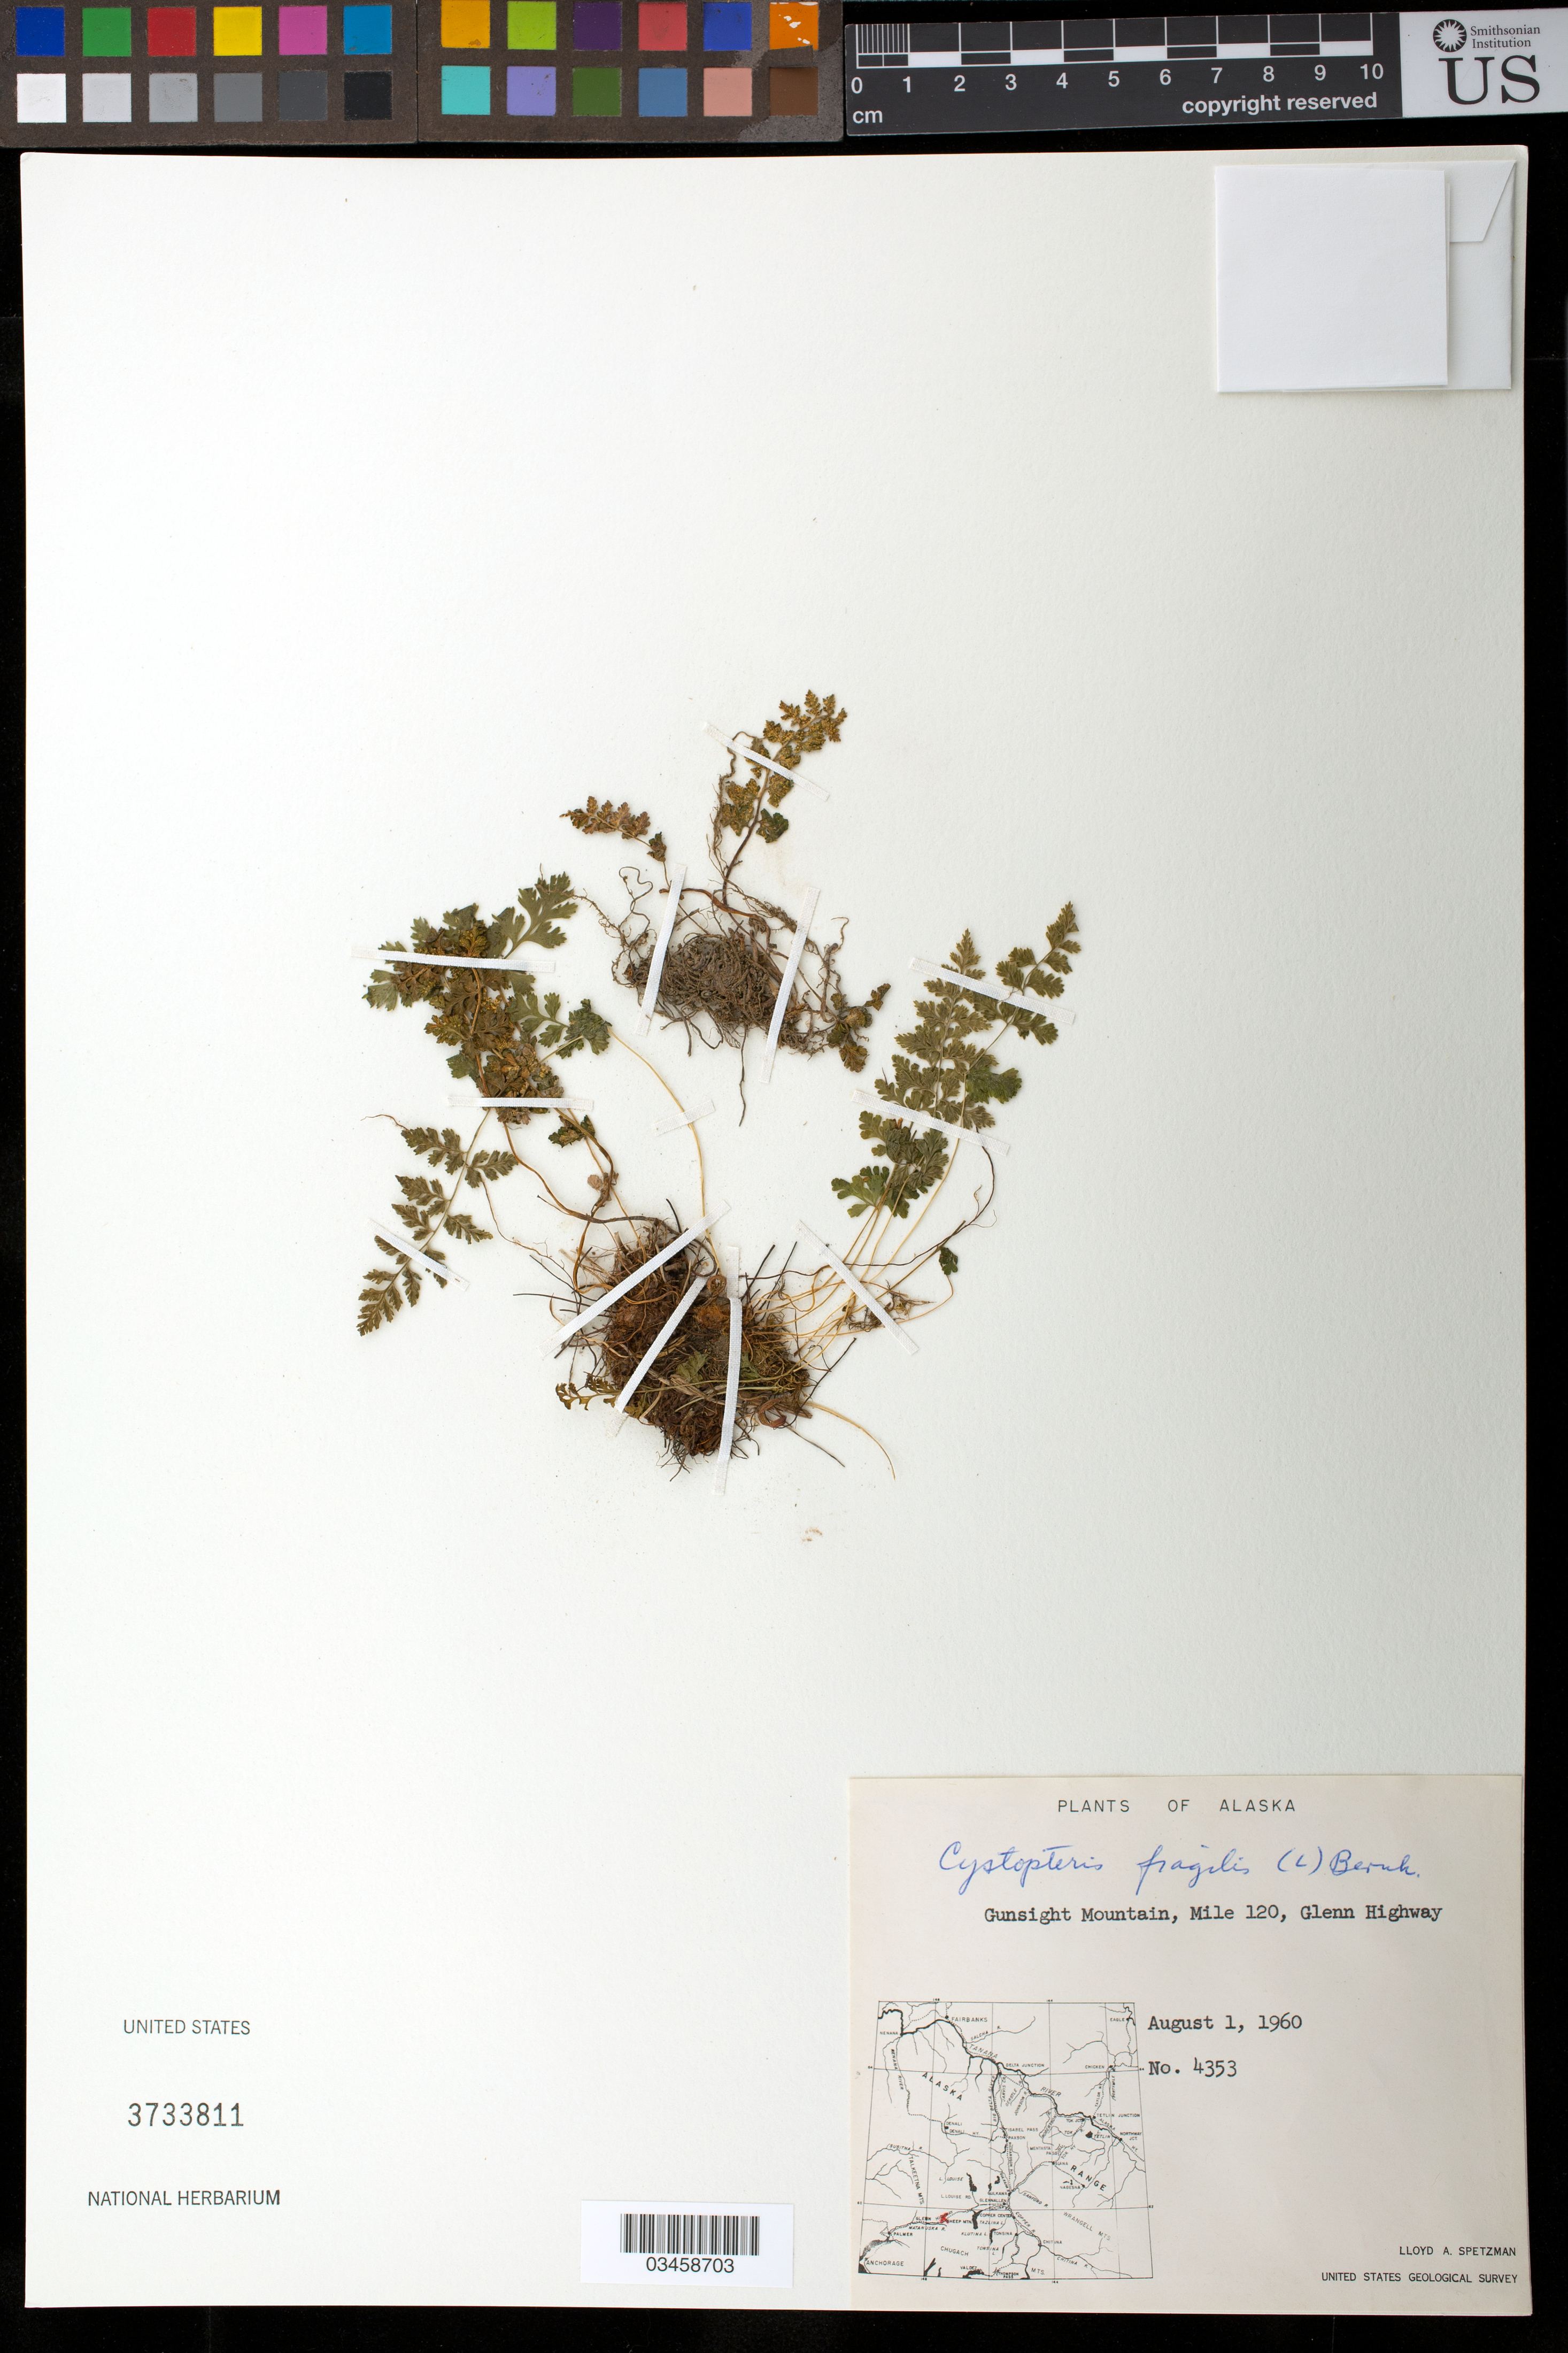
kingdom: Plantae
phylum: Tracheophyta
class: Polypodiopsida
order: Polypodiales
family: Cystopteridaceae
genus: Cystopteris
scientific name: Cystopteris fragilis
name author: (L.) Bernh.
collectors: L. Spetzman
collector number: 4353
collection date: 1960-08-01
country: United States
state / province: Alaska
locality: Gunsight Mountain, Mile 120, Glenn Highway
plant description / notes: OR # 231032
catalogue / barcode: US 3733811